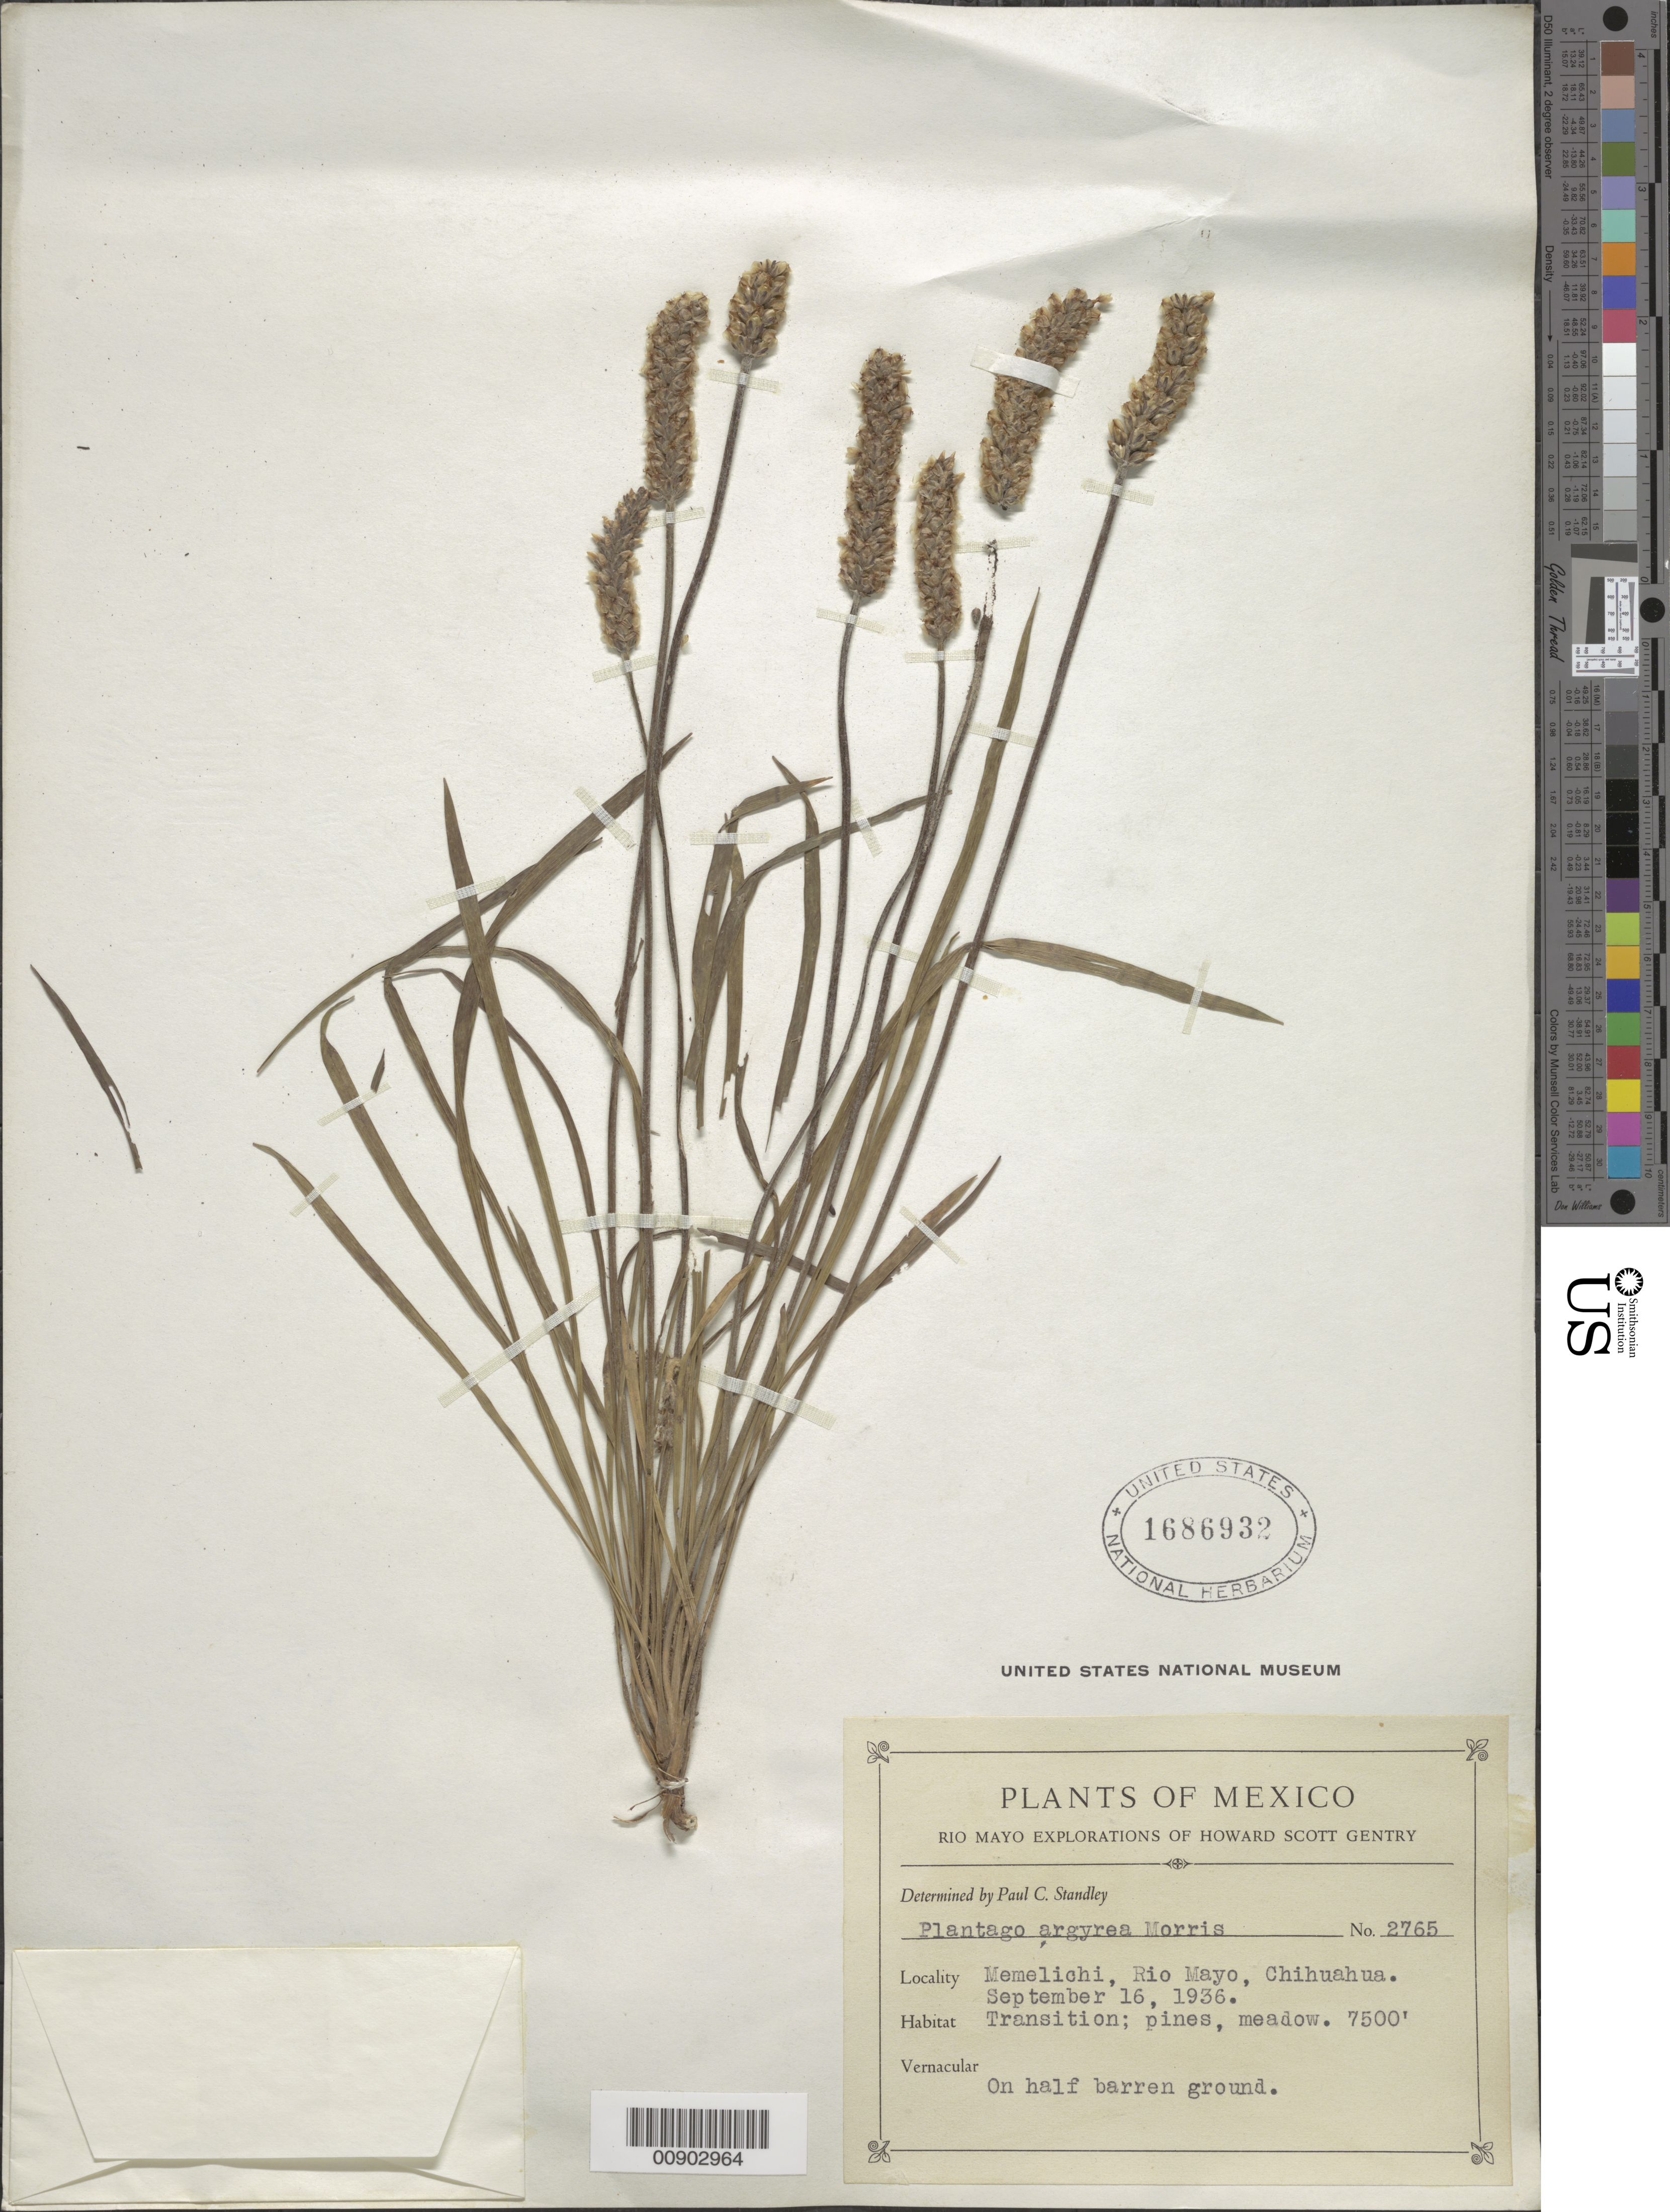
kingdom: Plantae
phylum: Tracheophyta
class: Magnoliopsida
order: Lamiales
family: Plantaginaceae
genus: Plantago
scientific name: Plantago argyrea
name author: E. Morris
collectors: H. S. Gentry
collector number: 2765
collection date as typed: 16 Sep 1936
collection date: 1936-09-16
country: Mexico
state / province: Chihuahua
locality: Memelichi, Río Mayo, Chihuahua.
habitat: Transition; pines, meadow. On half barren ground.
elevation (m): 2286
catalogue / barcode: US 1686932